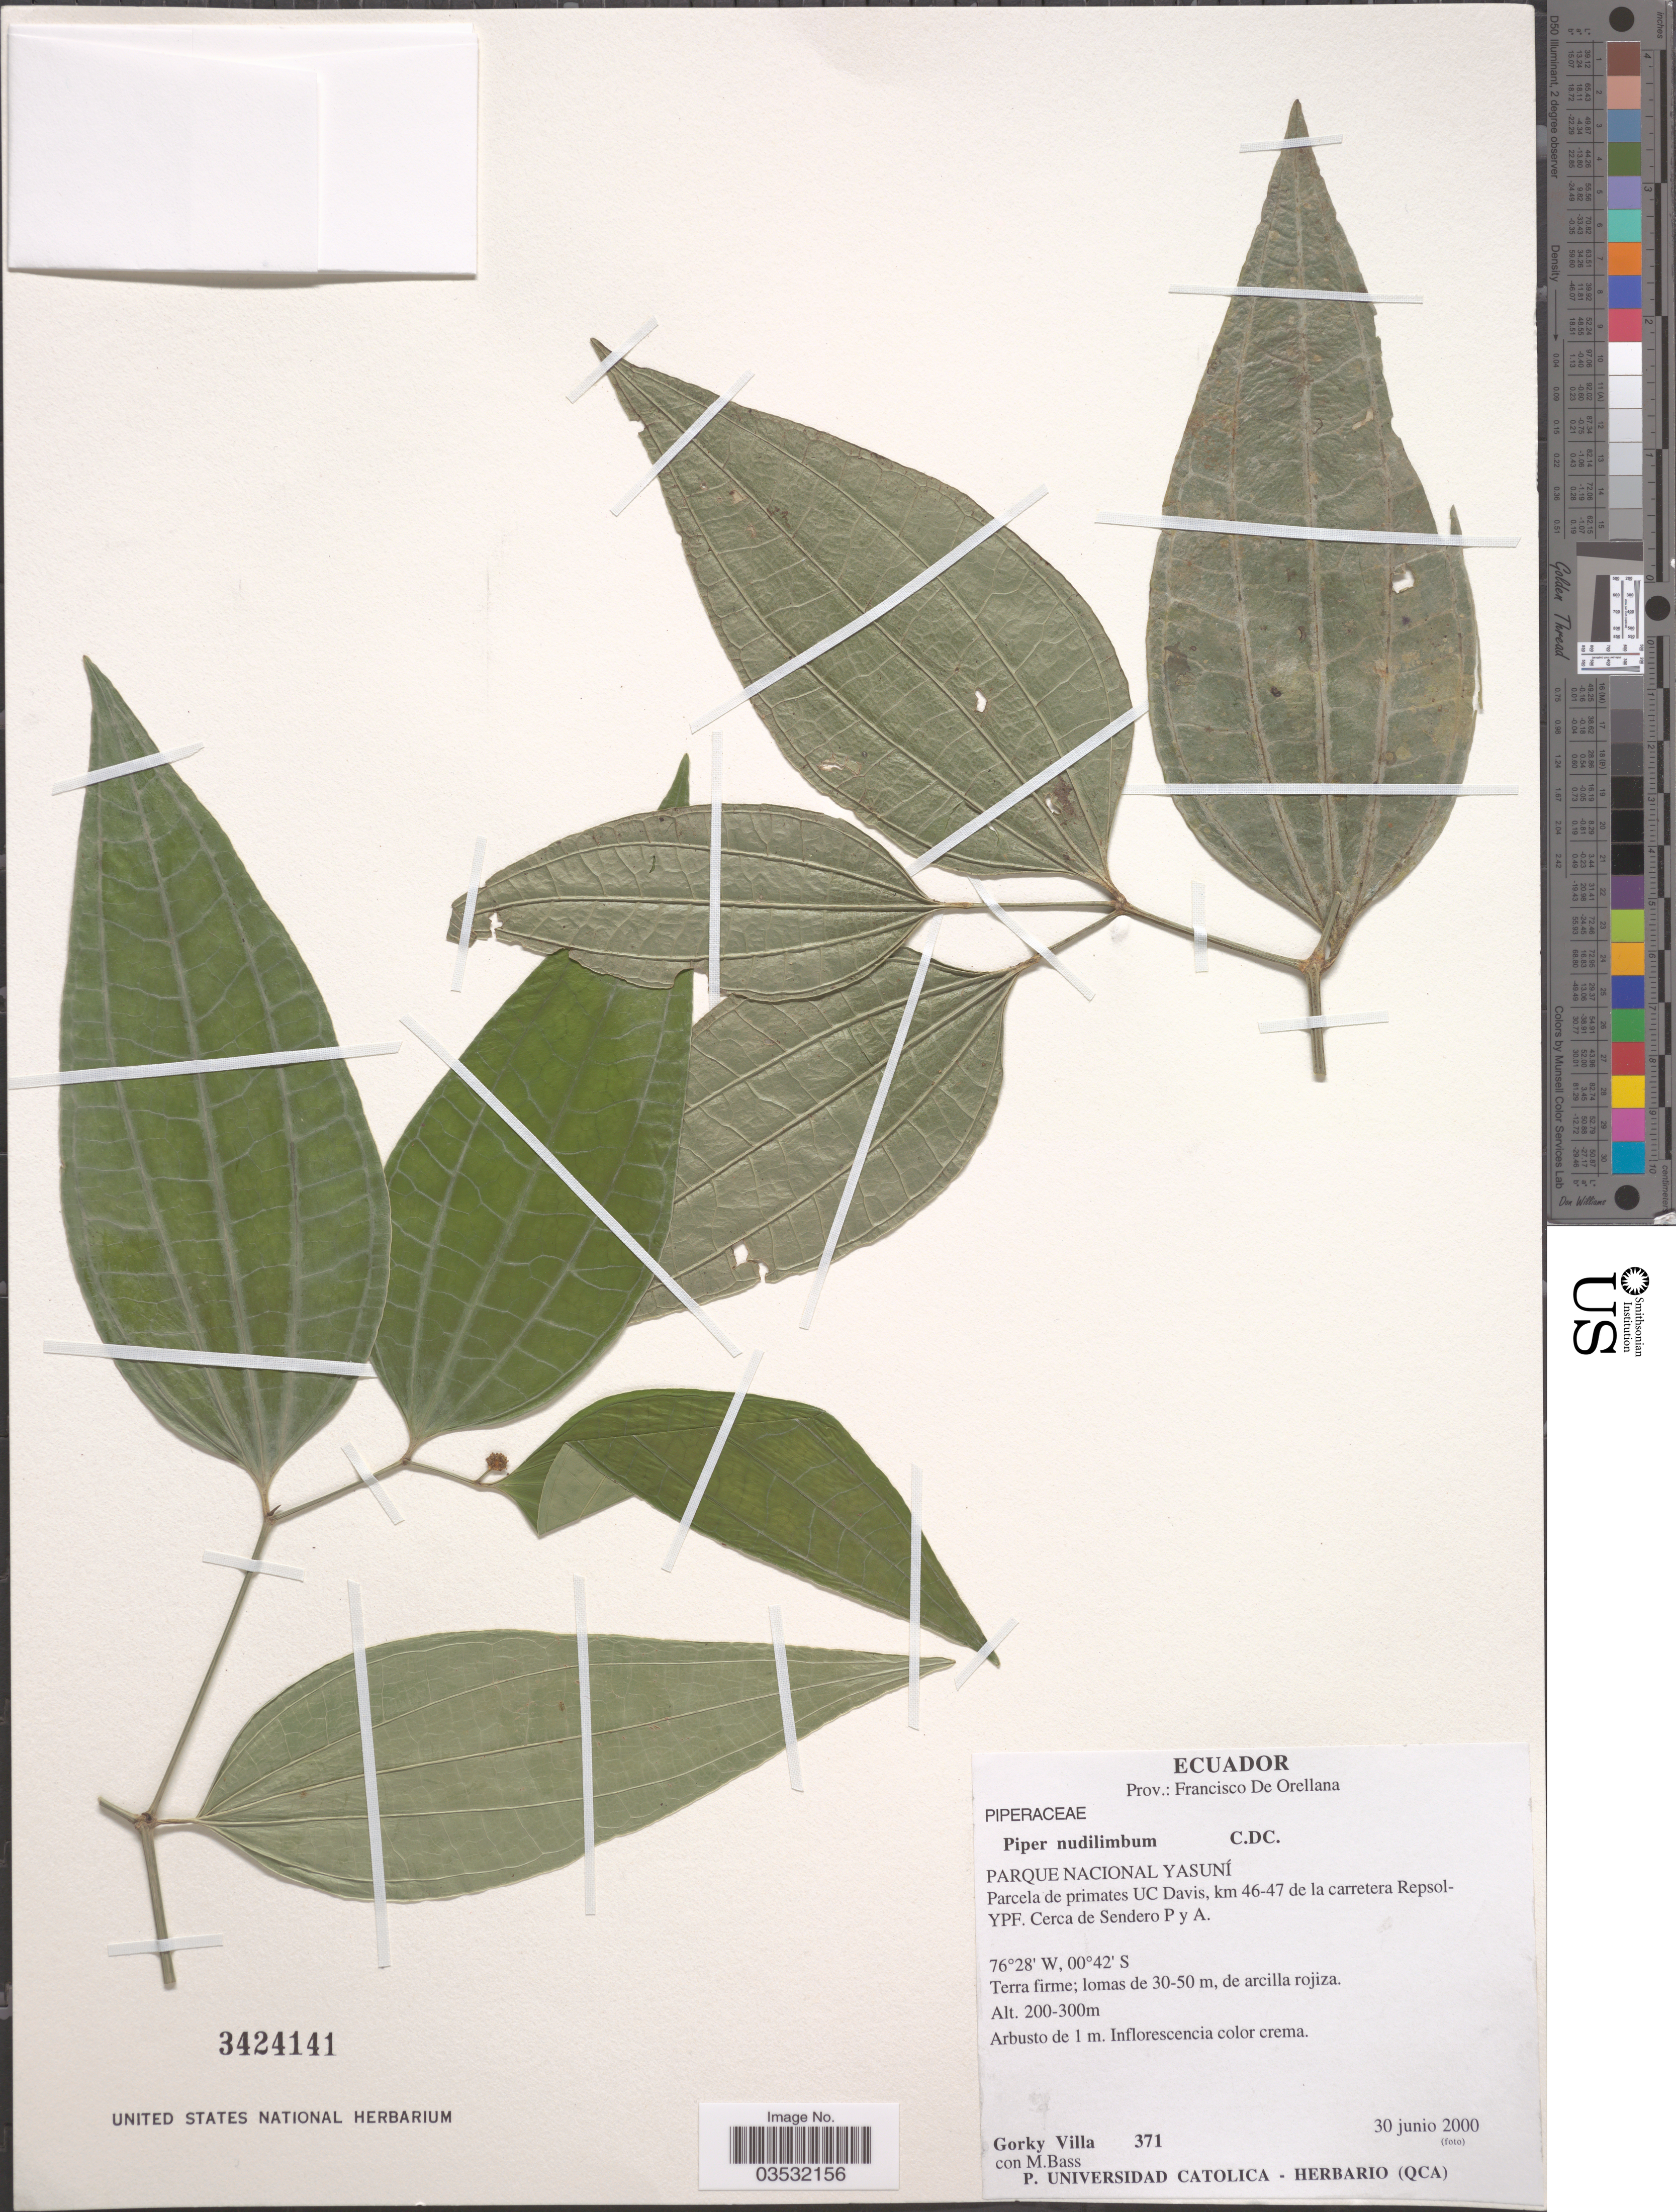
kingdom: Plantae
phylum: Tracheophyta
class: Magnoliopsida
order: Piperales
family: Piperaceae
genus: Piper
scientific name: Piper nudilimbum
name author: C. DC.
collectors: G. Villa & M. Bass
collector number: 371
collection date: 2000-06-30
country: Ecuador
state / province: Orellana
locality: Prov.: Francisco De Orellana. Parque Nacional Yasuní. Parcela de primates UC Davis, km 46-47 de la carretera Repsol-YPF. Cerca de Sendora P y A.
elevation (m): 200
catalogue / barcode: US 3424141